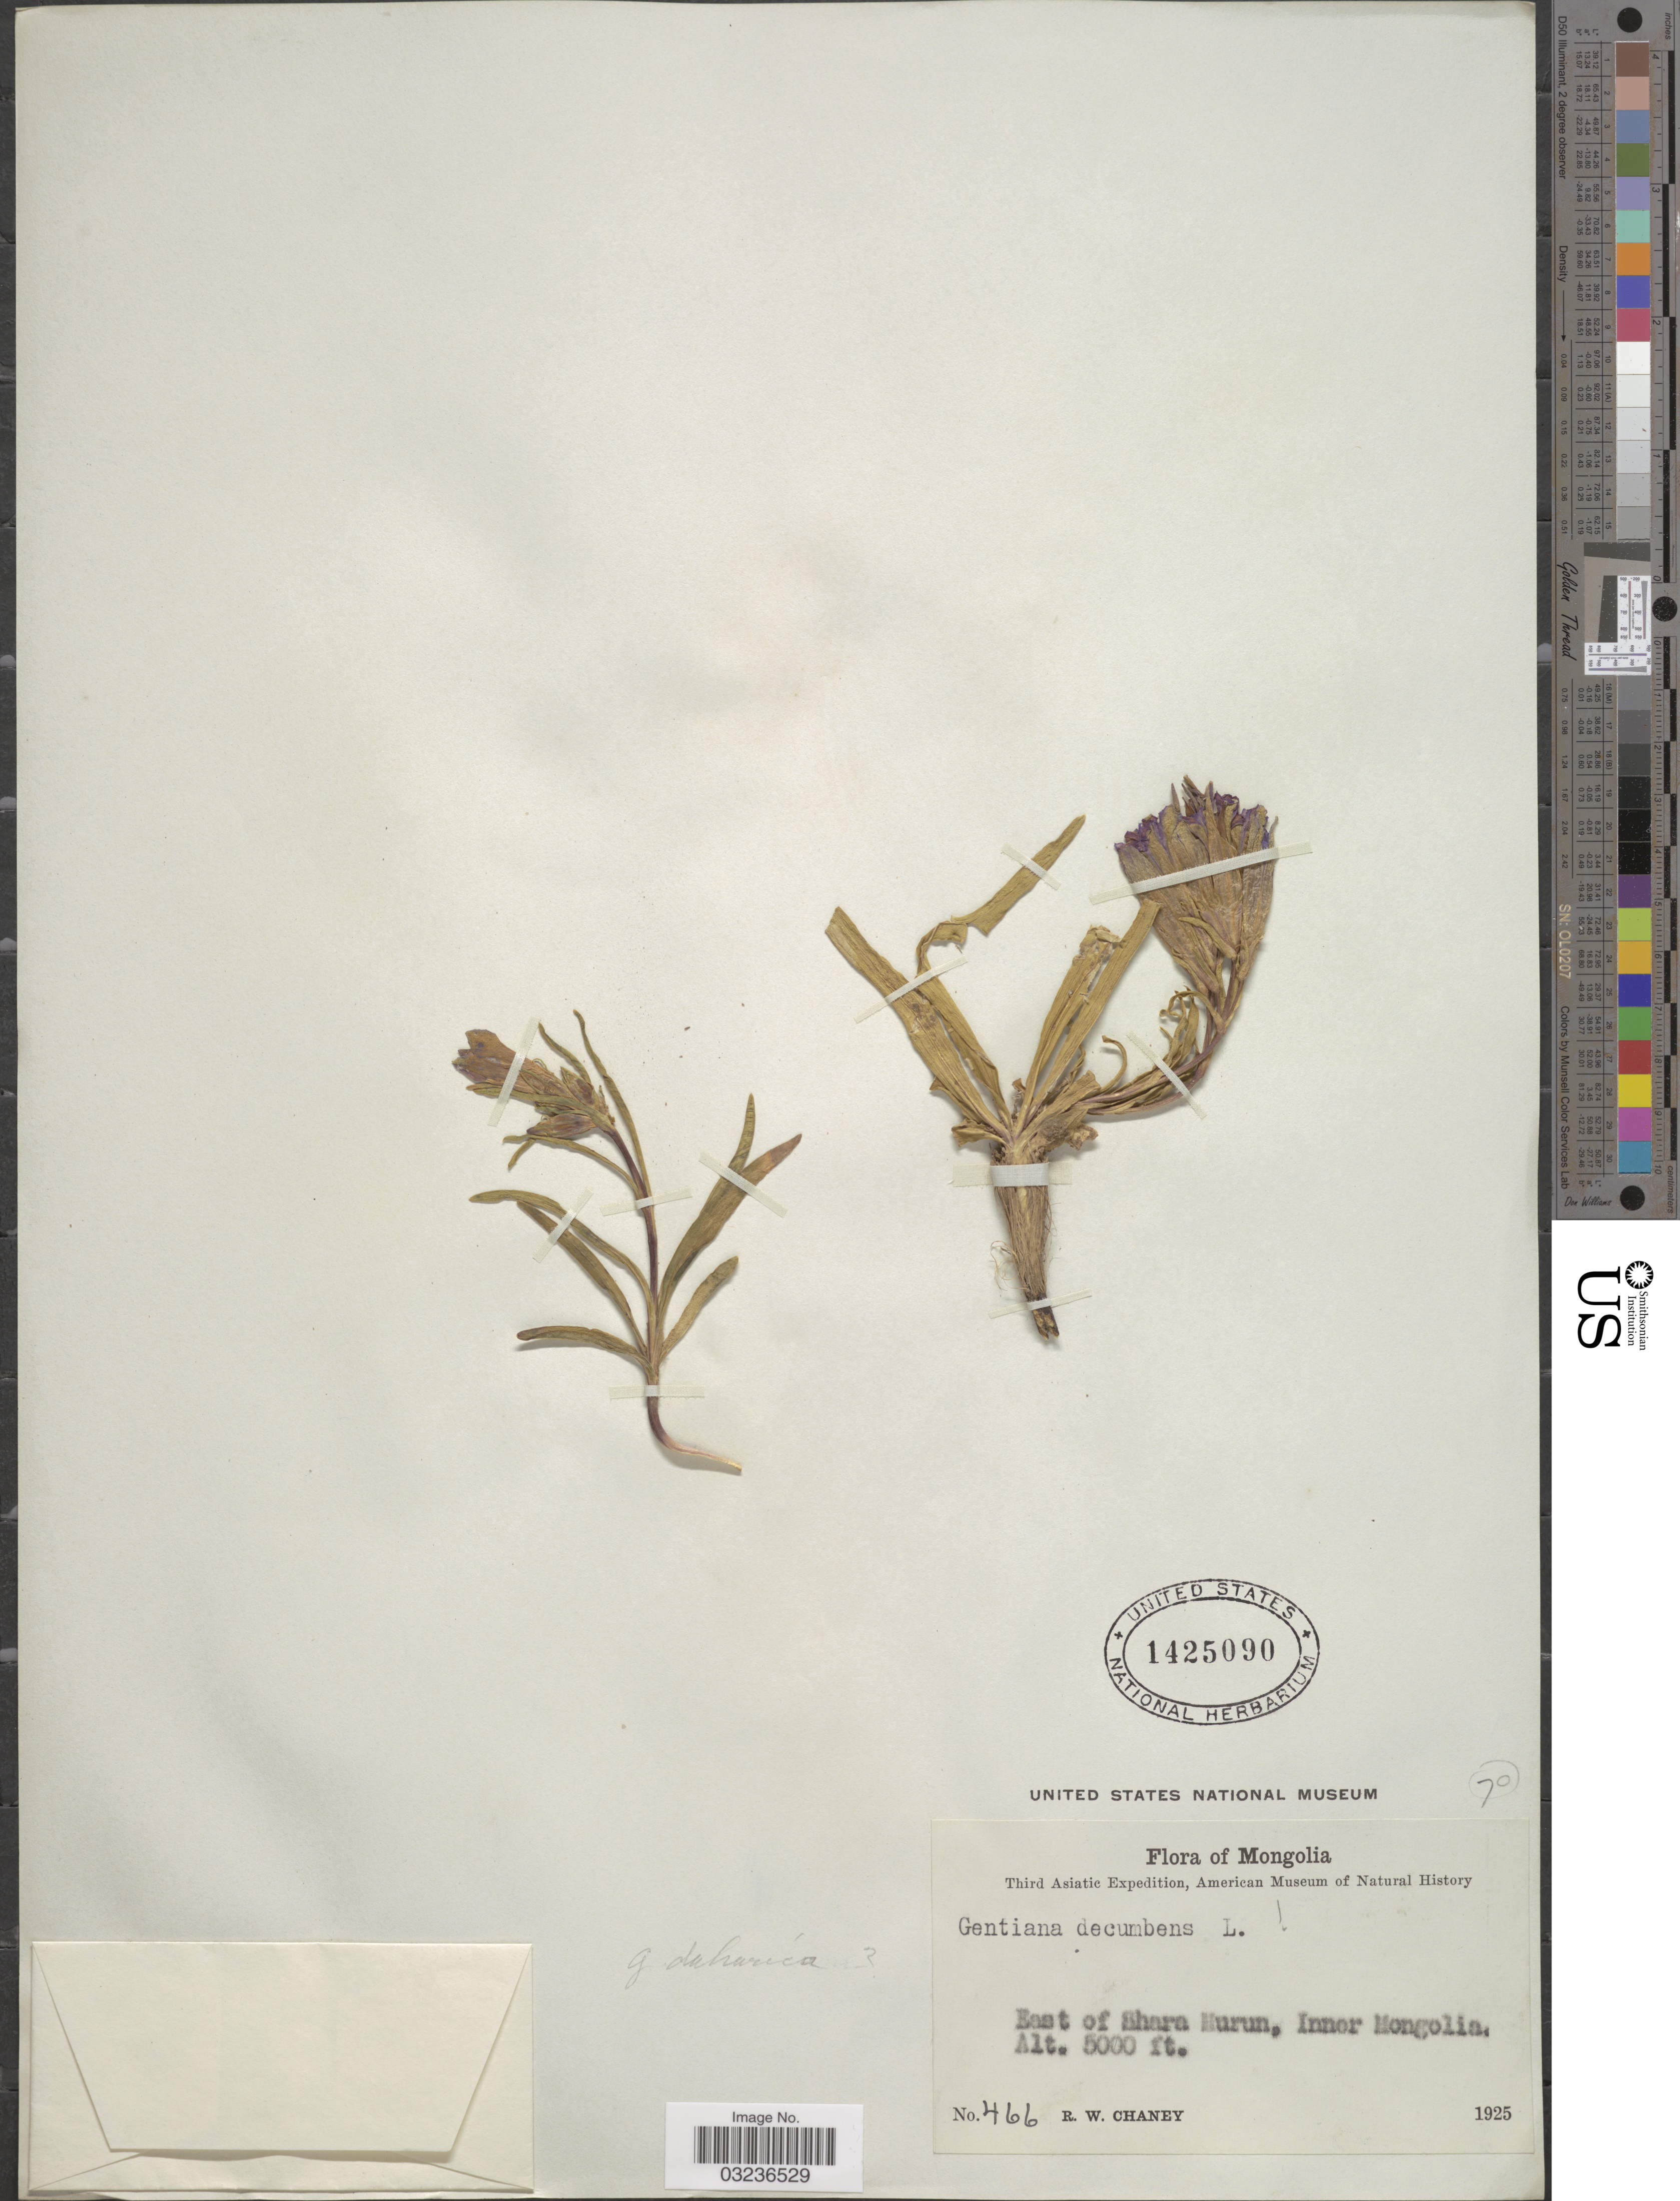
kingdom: Plantae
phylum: Tracheophyta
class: Magnoliopsida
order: Gentianales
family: Gentianaceae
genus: Gentiana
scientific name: Gentiana dahurica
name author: Fisch.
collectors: R. Chaney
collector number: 466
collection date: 1925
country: China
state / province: Nei Monggol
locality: Mongolia. East of Shara Murun, Inner Mongolia.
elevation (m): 1524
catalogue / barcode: US 1425090